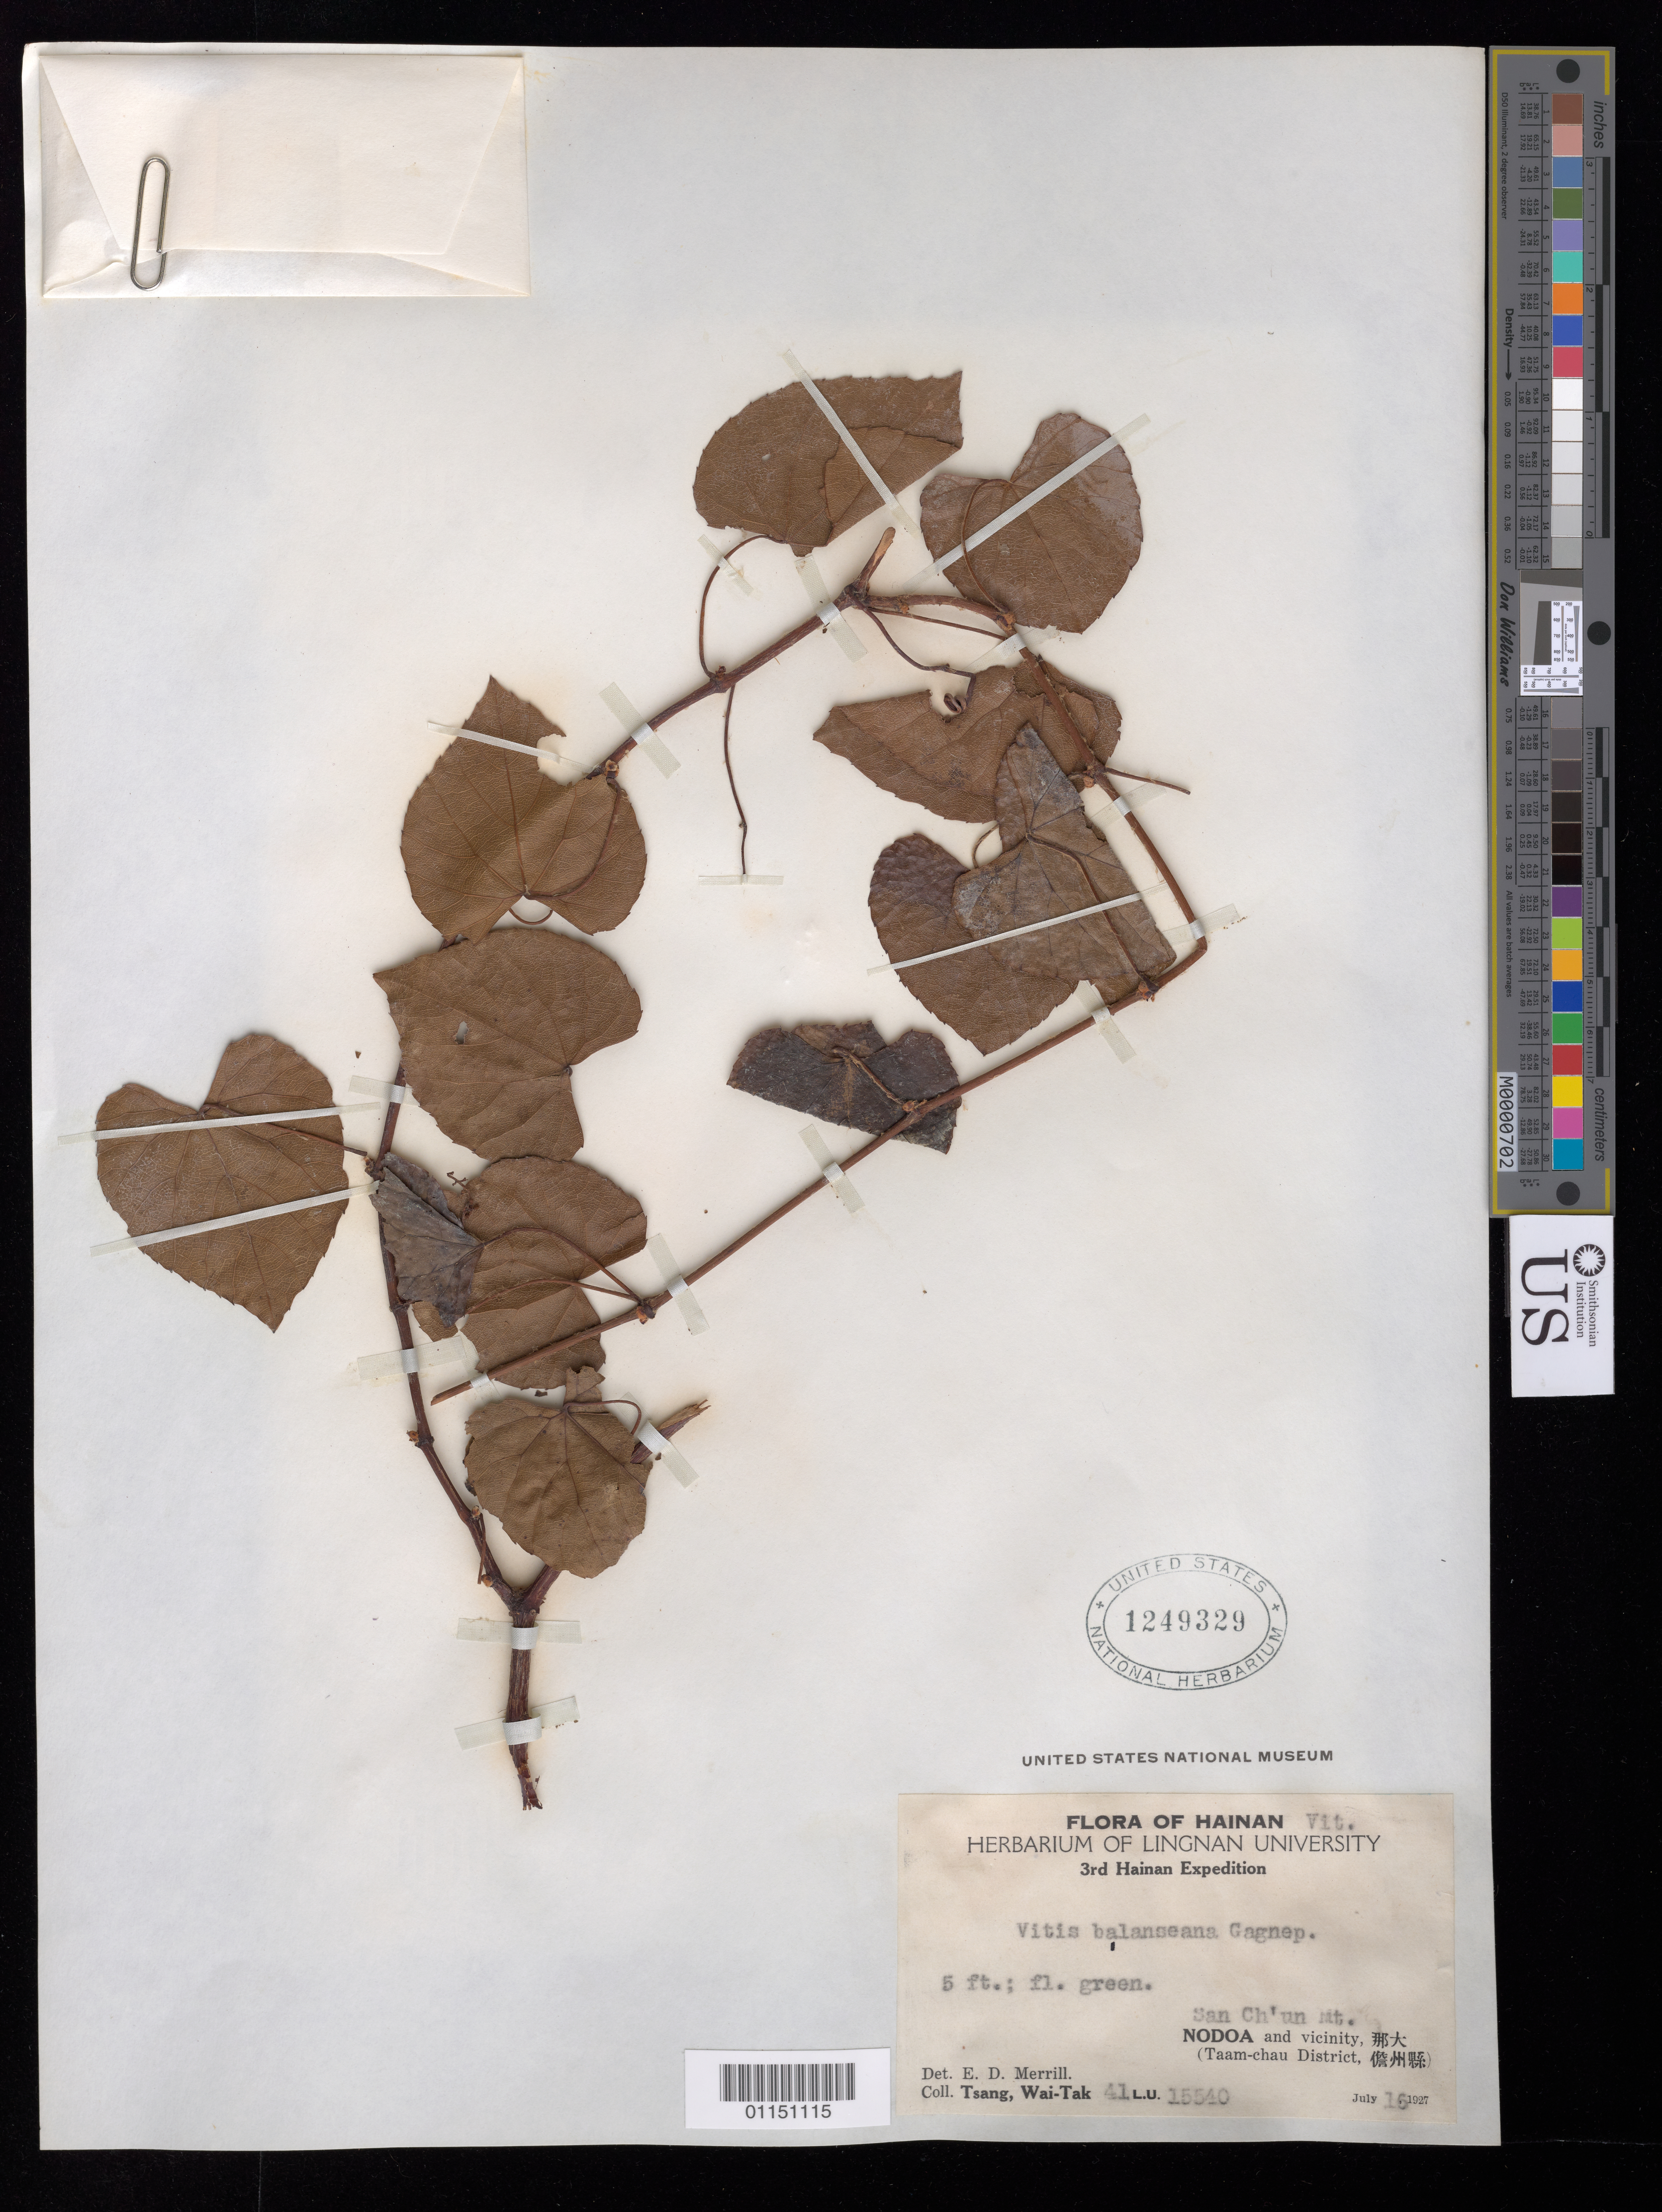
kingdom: Plantae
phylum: Tracheophyta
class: Magnoliopsida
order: Vitales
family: Vitaceae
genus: Vitis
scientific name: Vitis balansana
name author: Planch.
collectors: W. T. Tsang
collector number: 15540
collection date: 1927-07-16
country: China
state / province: Hainan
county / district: Taam Chau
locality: San Ch'un Mt. Noboa and vicinity.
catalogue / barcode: US 1249329